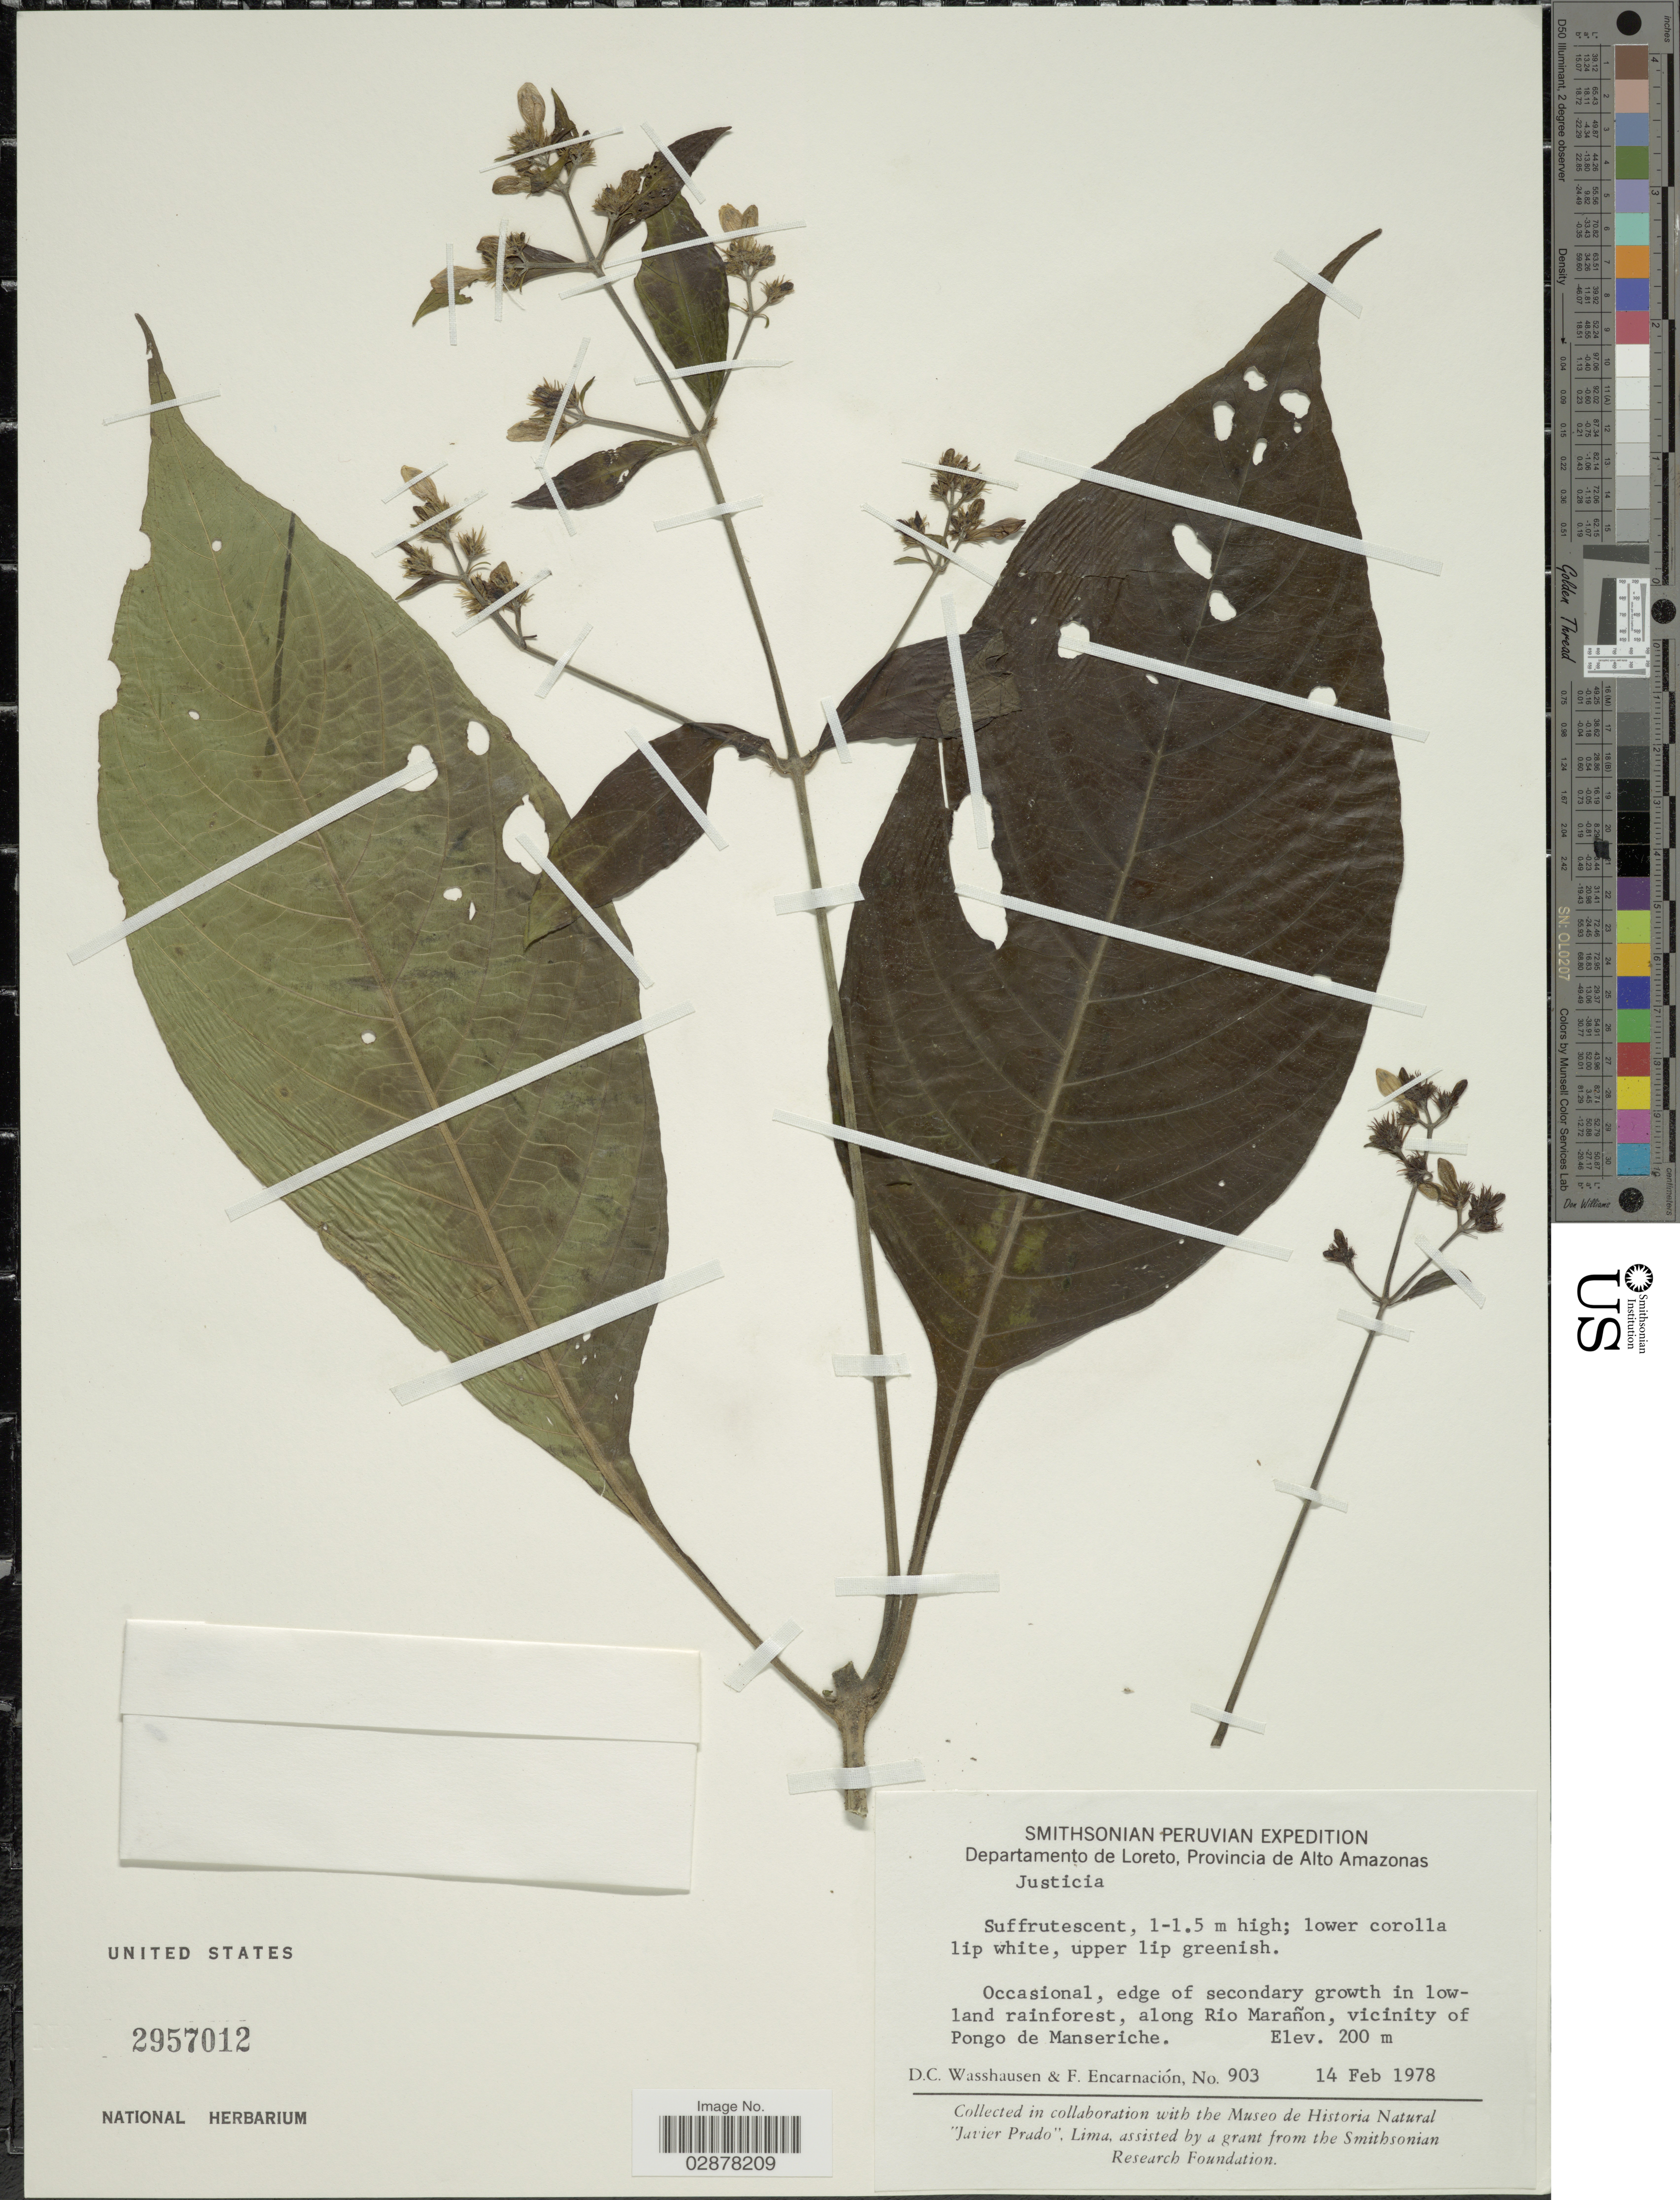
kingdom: Plantae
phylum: Tracheophyta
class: Magnoliopsida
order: Lamiales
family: Acanthaceae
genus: Justicia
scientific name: Justicia chloanantha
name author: Leonard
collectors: D. C. Wasshausen & F. Encarnación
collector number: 903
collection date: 1978-02-14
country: Peru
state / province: Loreto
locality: Departamento de Loreto, Provincia de Alto Amazonas, along Rio Marañon, vicinity of Pongo de Manseriche.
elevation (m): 200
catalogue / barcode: US 2957012